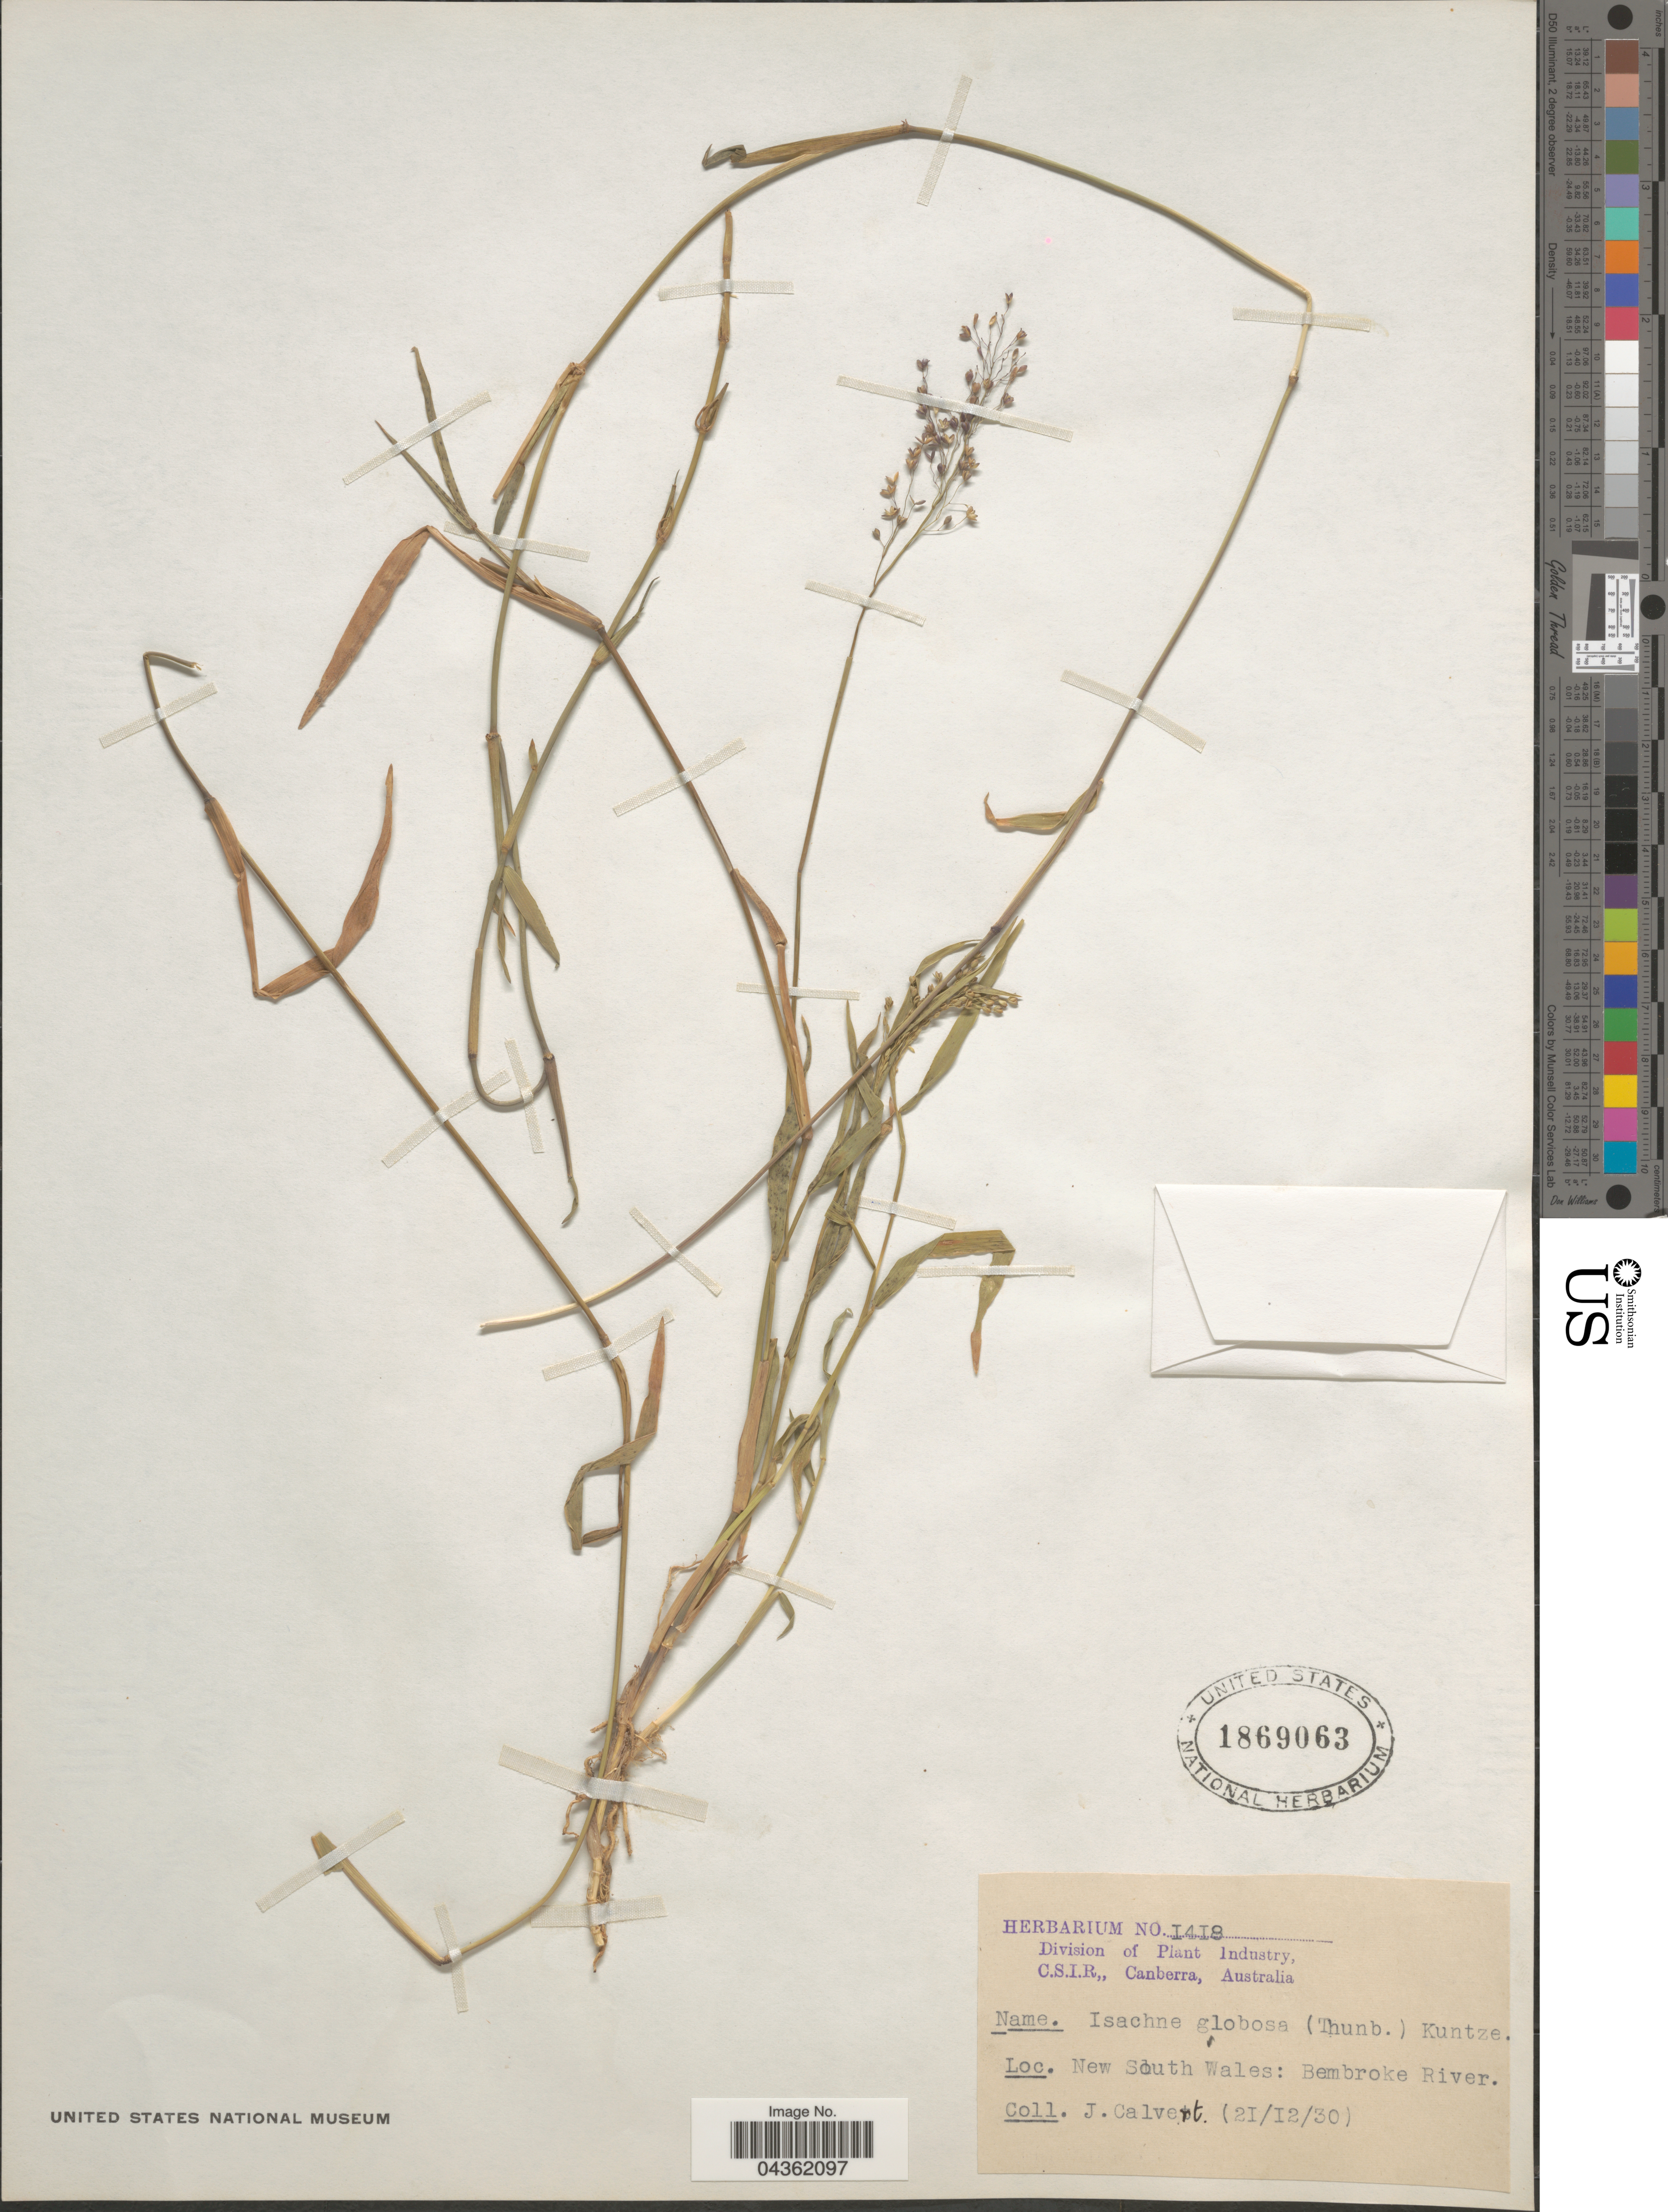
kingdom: Plantae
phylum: Tracheophyta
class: Liliopsida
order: Poales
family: Poaceae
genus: Isachne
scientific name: Isachne globosa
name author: (Thunb.) Kuntze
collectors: J. Calvert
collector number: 1418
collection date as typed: Transcribed d/m/y: 21/12/30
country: Australia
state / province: New South Wales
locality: Bembroke River.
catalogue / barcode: US 1869063